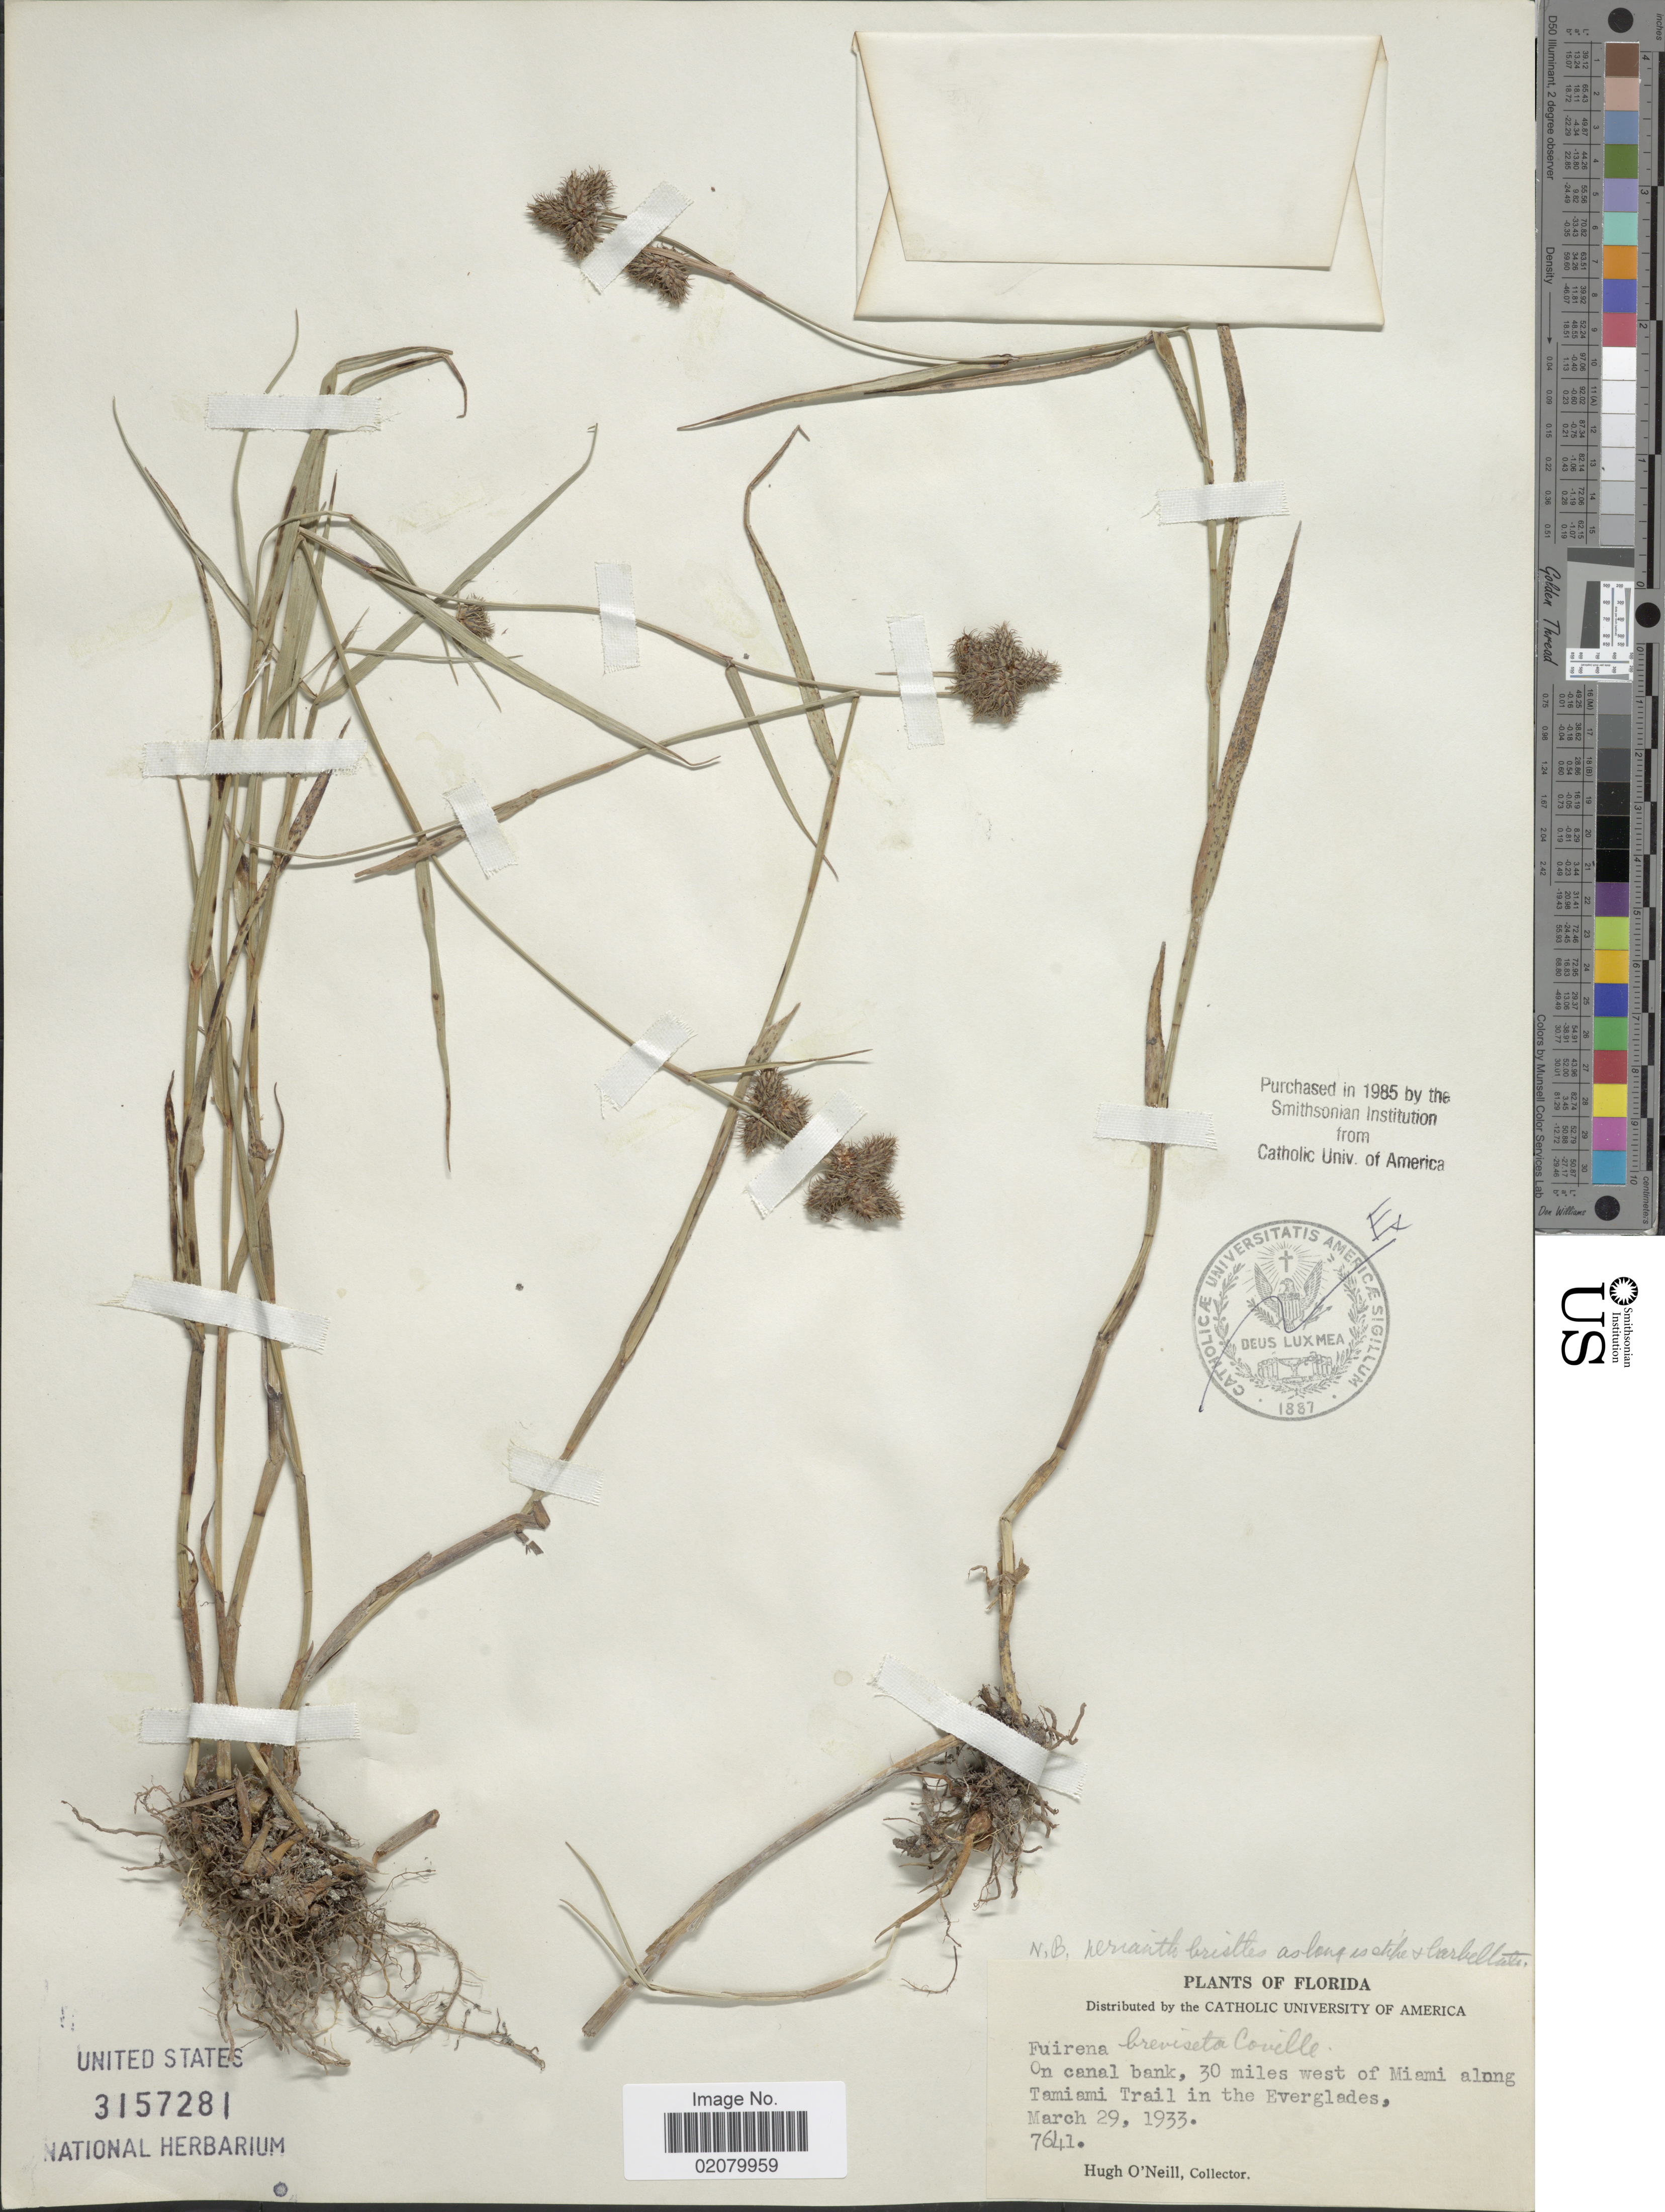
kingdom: Plantae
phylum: Tracheophyta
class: Liliopsida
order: Poales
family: Cyperaceae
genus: Fuirena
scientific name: Fuirena squarrosa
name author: Michx.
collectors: H. O'Neill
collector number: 7641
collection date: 1933-03-29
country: United States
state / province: Florida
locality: On Canal Bank, 30 miles west of Miami along Tamiami Trail in the Everglades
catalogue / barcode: US 3157281